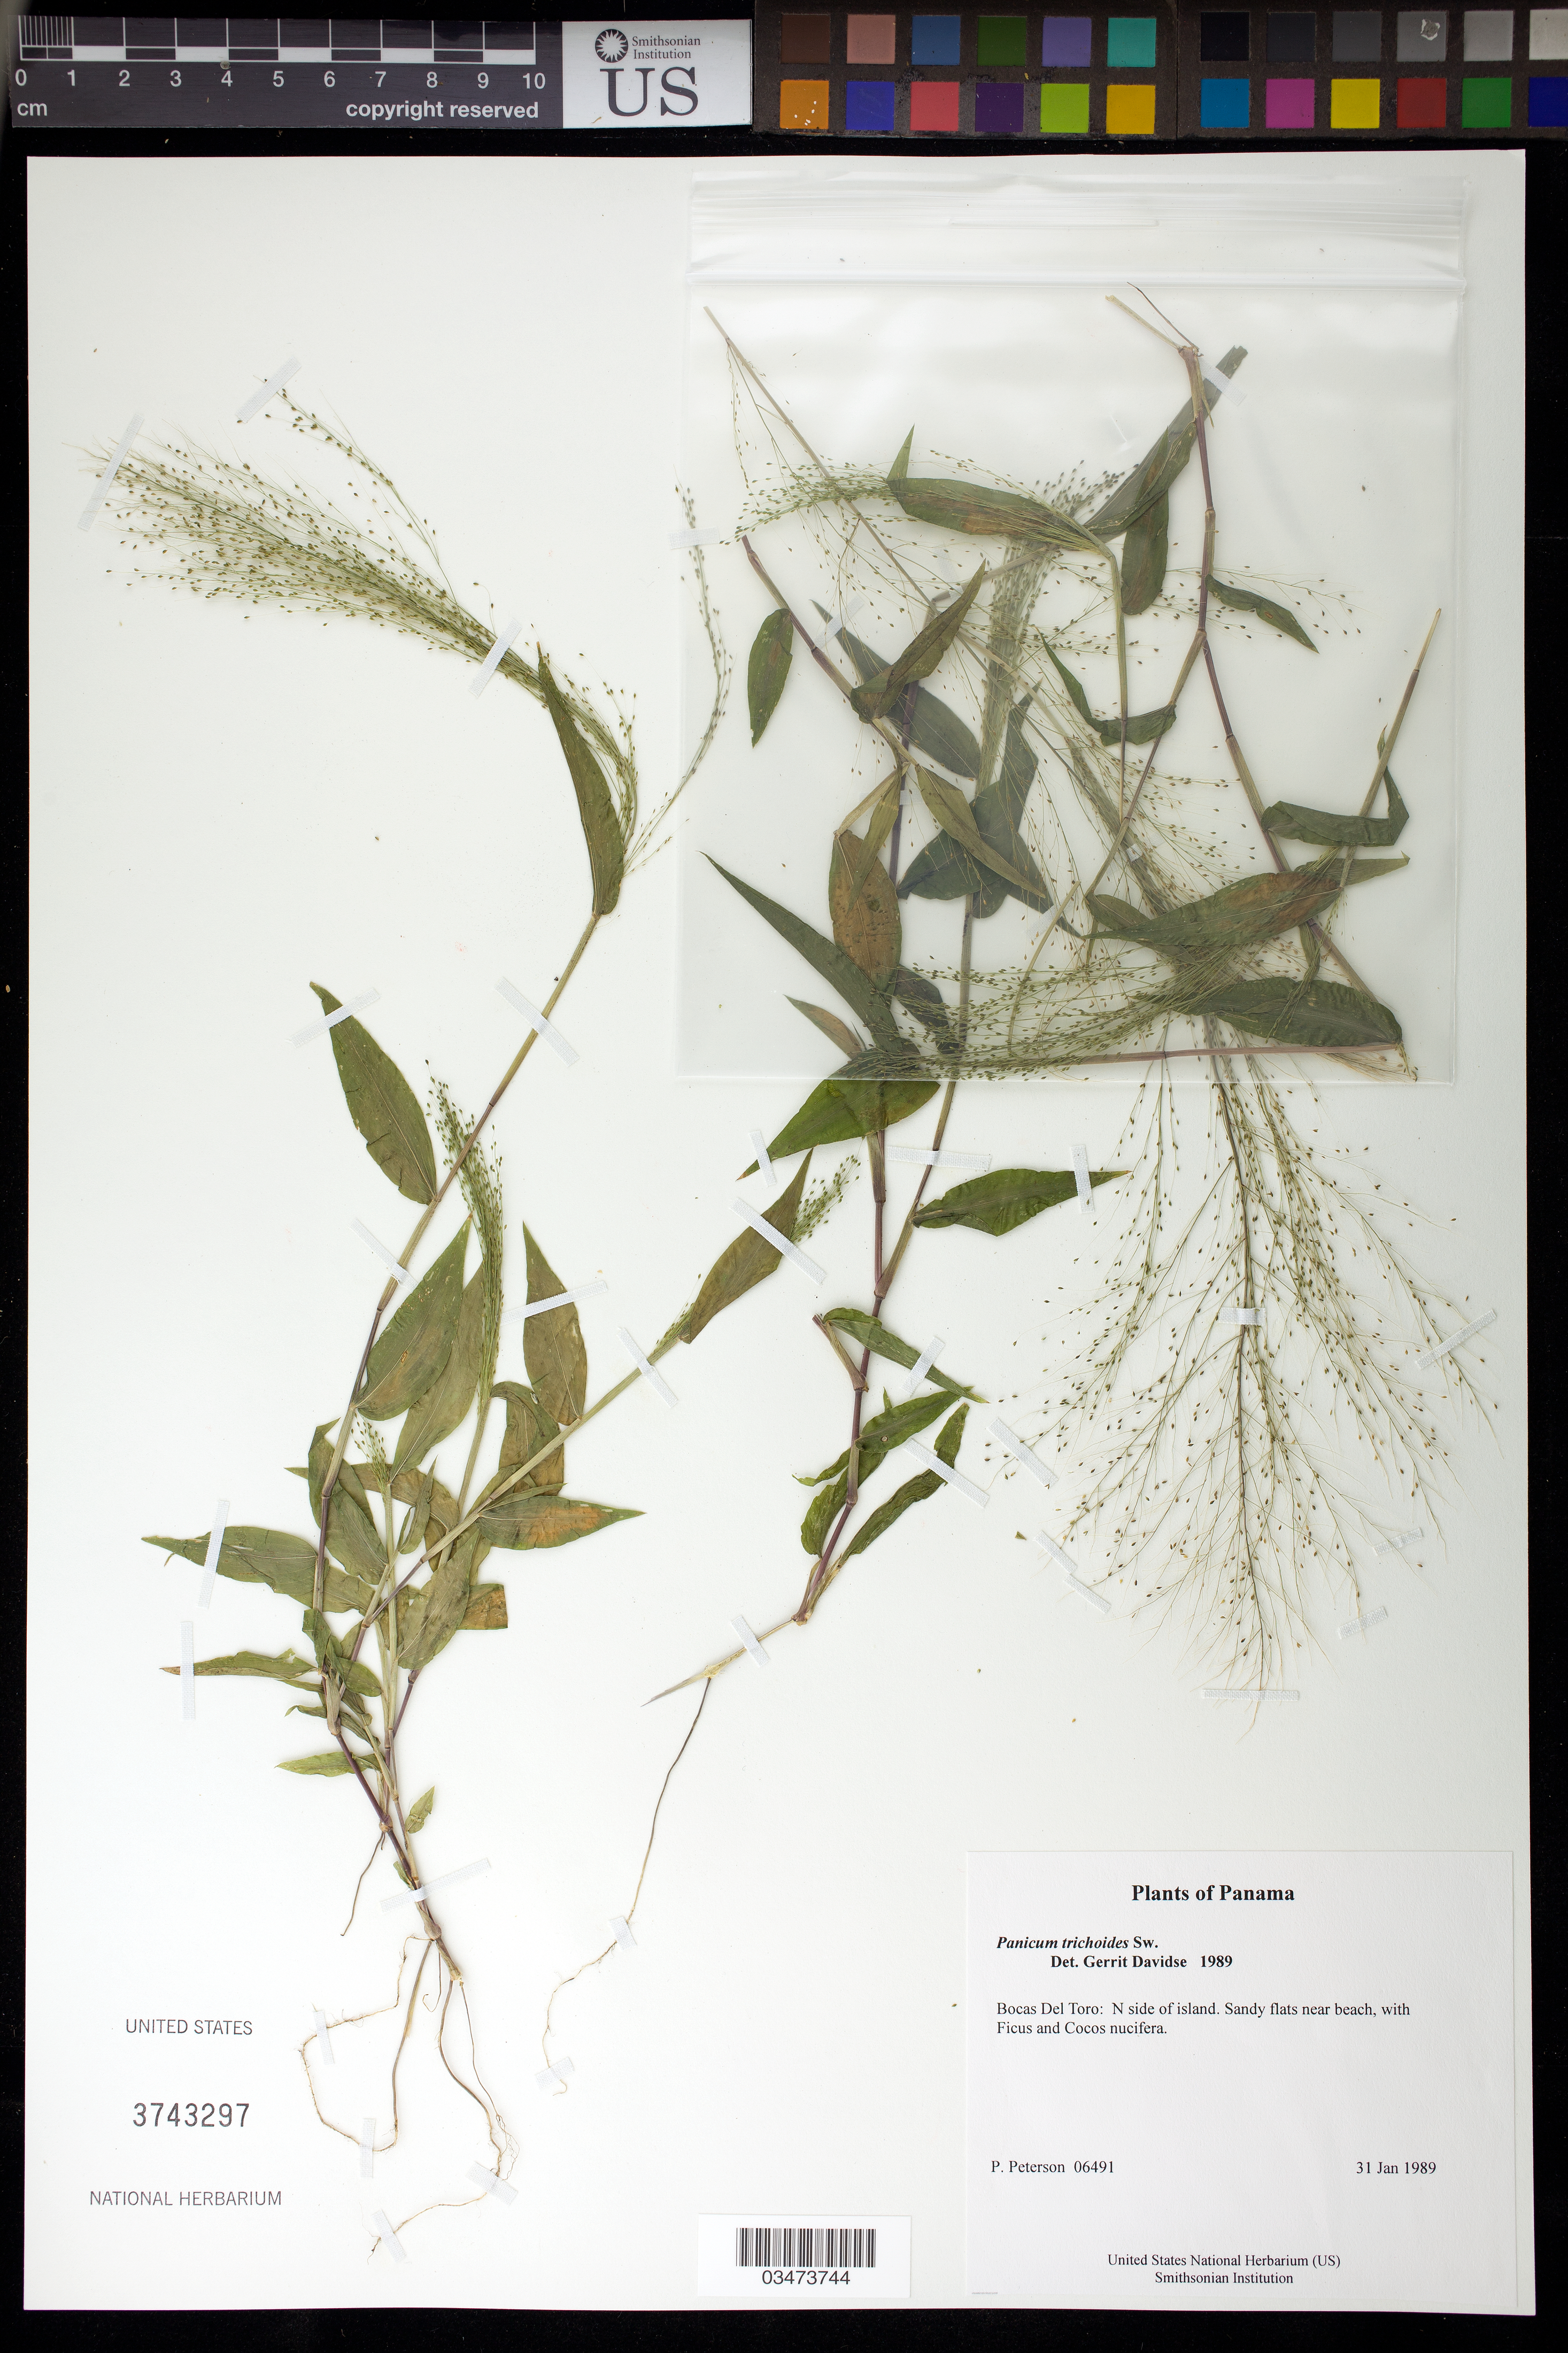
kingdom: Plantae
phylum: Tracheophyta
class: Liliopsida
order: Poales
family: Poaceae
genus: Panicum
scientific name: Panicum trichoides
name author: Sw.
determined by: Davidse, Gerrit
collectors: P. M. Peterson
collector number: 06491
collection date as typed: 31 Jan 1989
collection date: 1989-01-31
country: Panama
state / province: Bocas del Toro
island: Colón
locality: N side of island.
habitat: Sandy flats near beach, with Ficus and Cocos nucifera.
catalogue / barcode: US 3743297